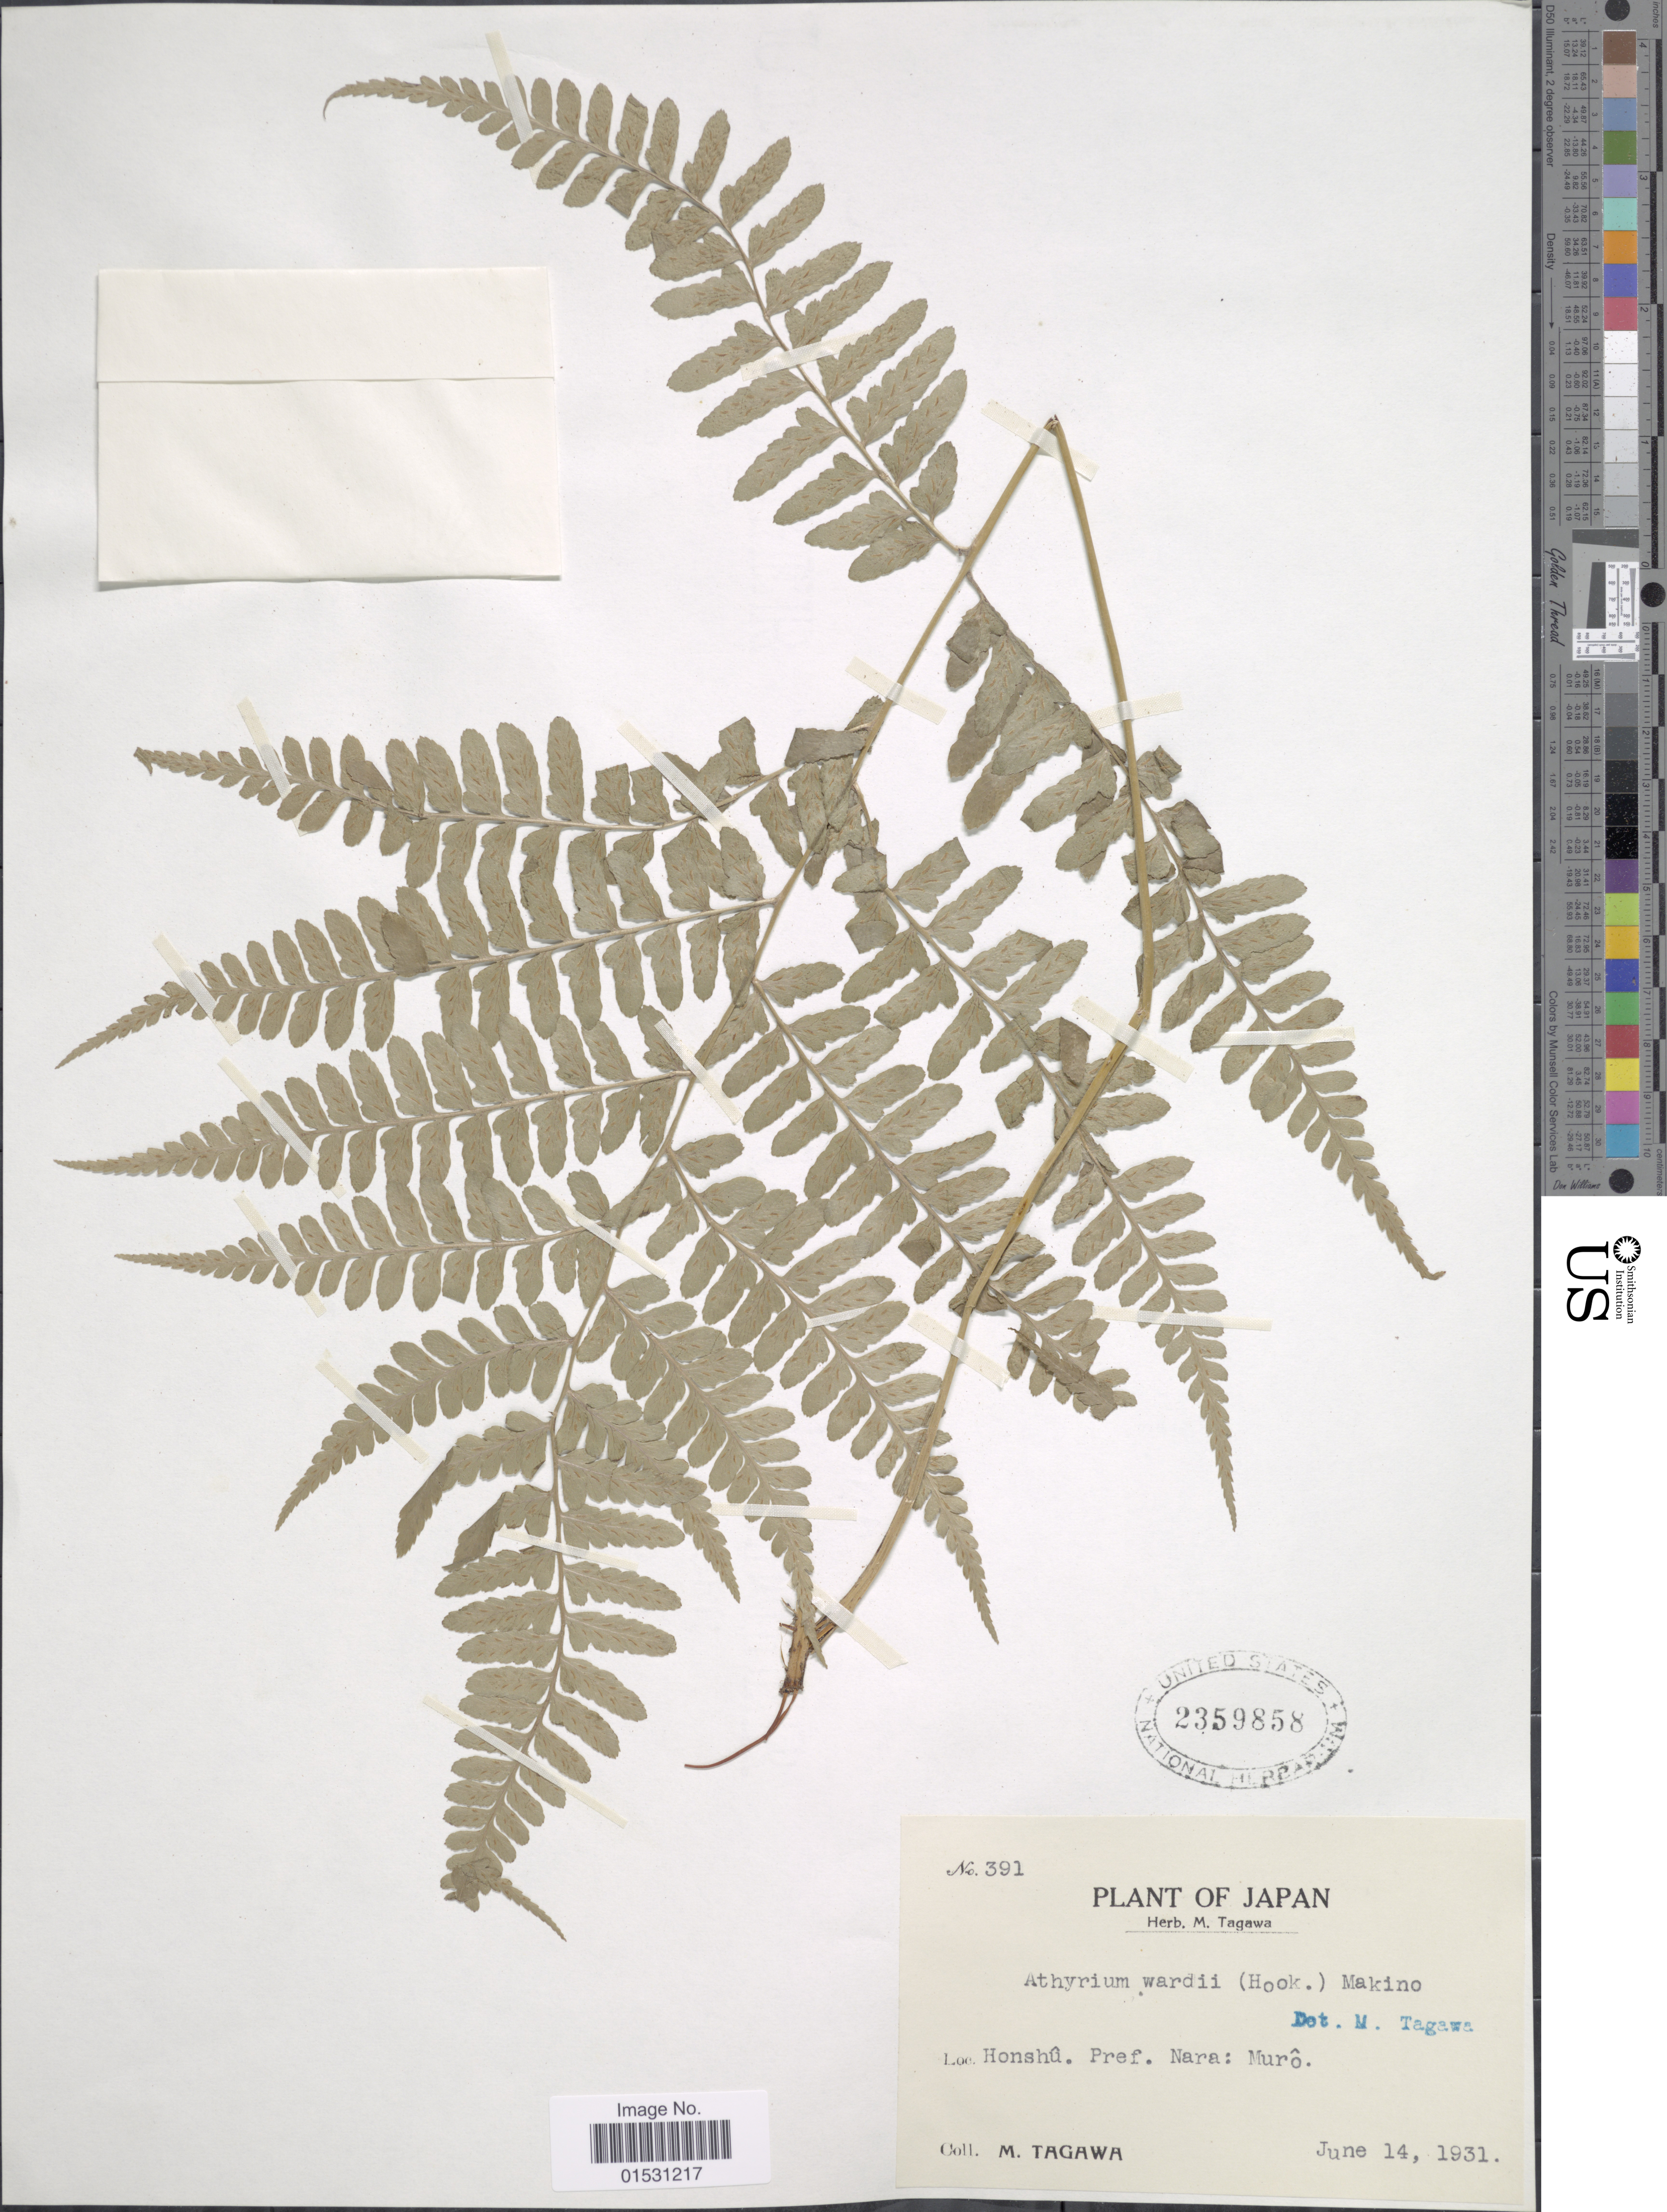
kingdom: Plantae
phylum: Tracheophyta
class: Polypodiopsida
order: Polypodiales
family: Athyriaceae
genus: Athyrium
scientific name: Athyrium wardii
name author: (Hook.) Makino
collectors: M. Tagawa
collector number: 391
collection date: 1931-06-14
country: Japan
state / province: Nara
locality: Honshu. Pref. Nara: Muro.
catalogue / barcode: US 2359858